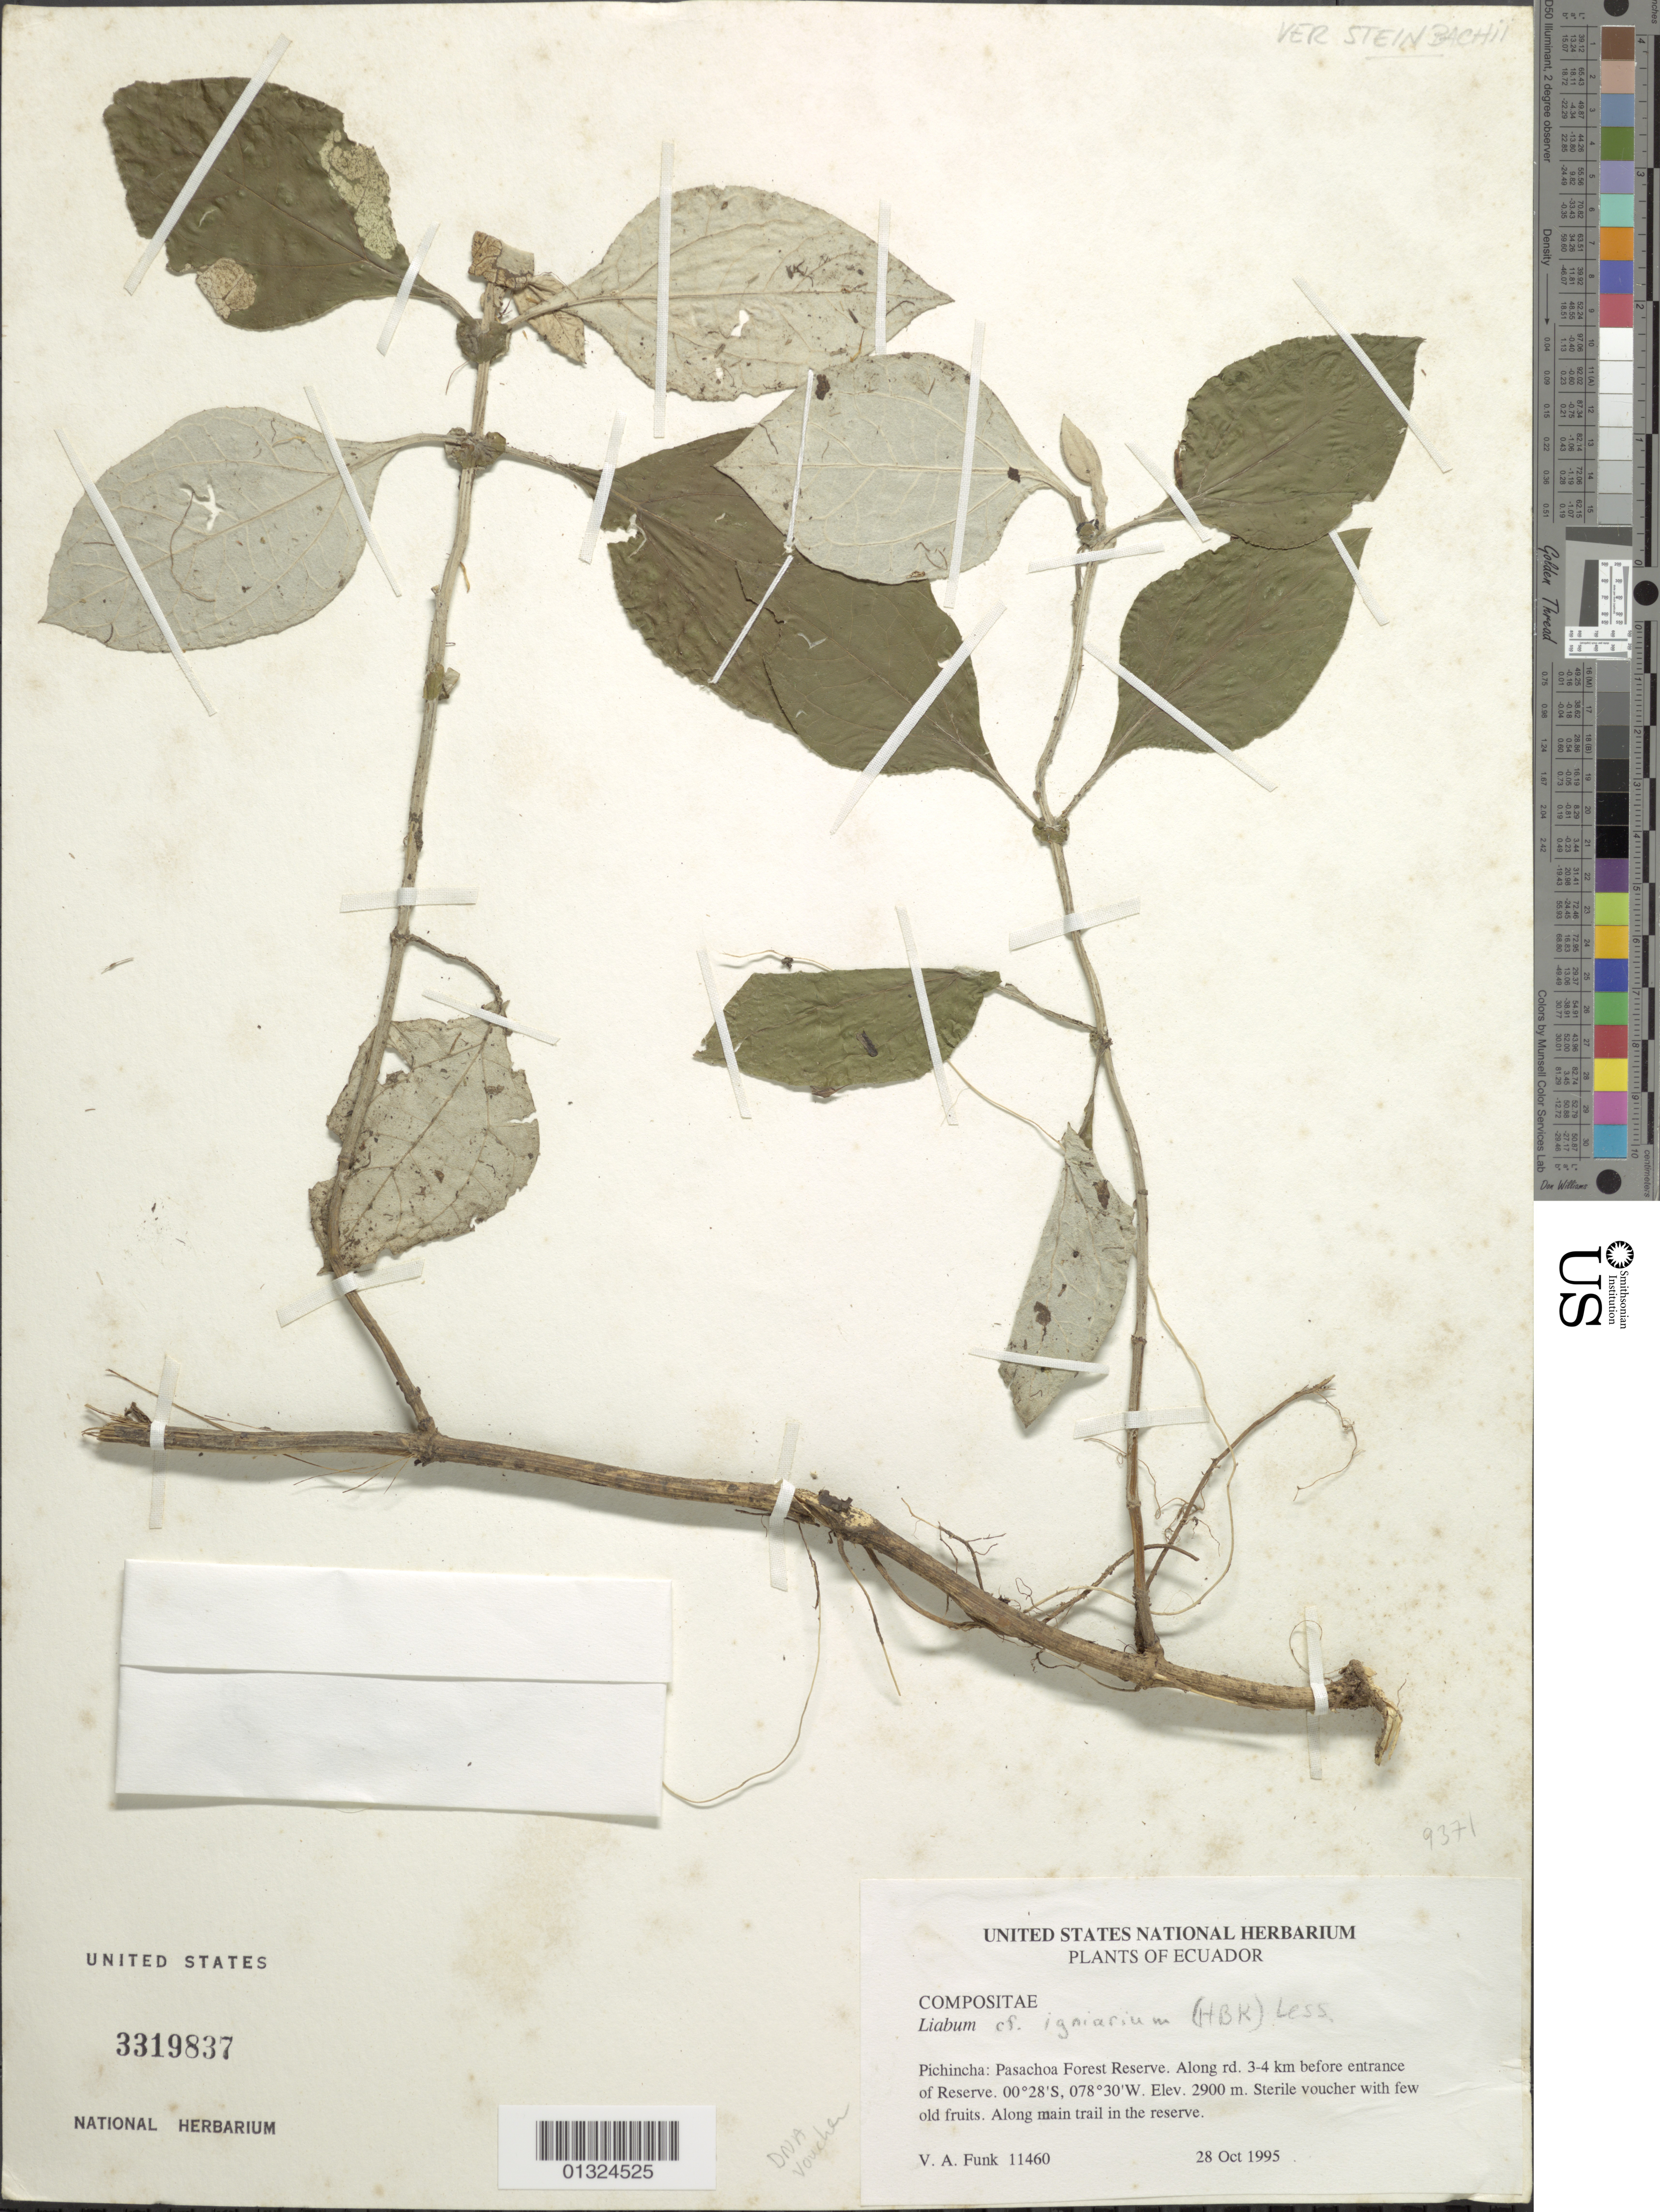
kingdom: Plantae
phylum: Tracheophyta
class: Magnoliopsida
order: Asterales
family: Asteraceae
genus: Liabum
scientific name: Liabum igniarium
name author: Less.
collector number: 11460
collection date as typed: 28 October 1995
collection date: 1995-10-28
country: Ecuador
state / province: Pichincha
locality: Pasachoa Forest Reserve. along road 3-4 km before entrance of Reserve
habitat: along main trail in the reserve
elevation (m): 2900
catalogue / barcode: US 3319837